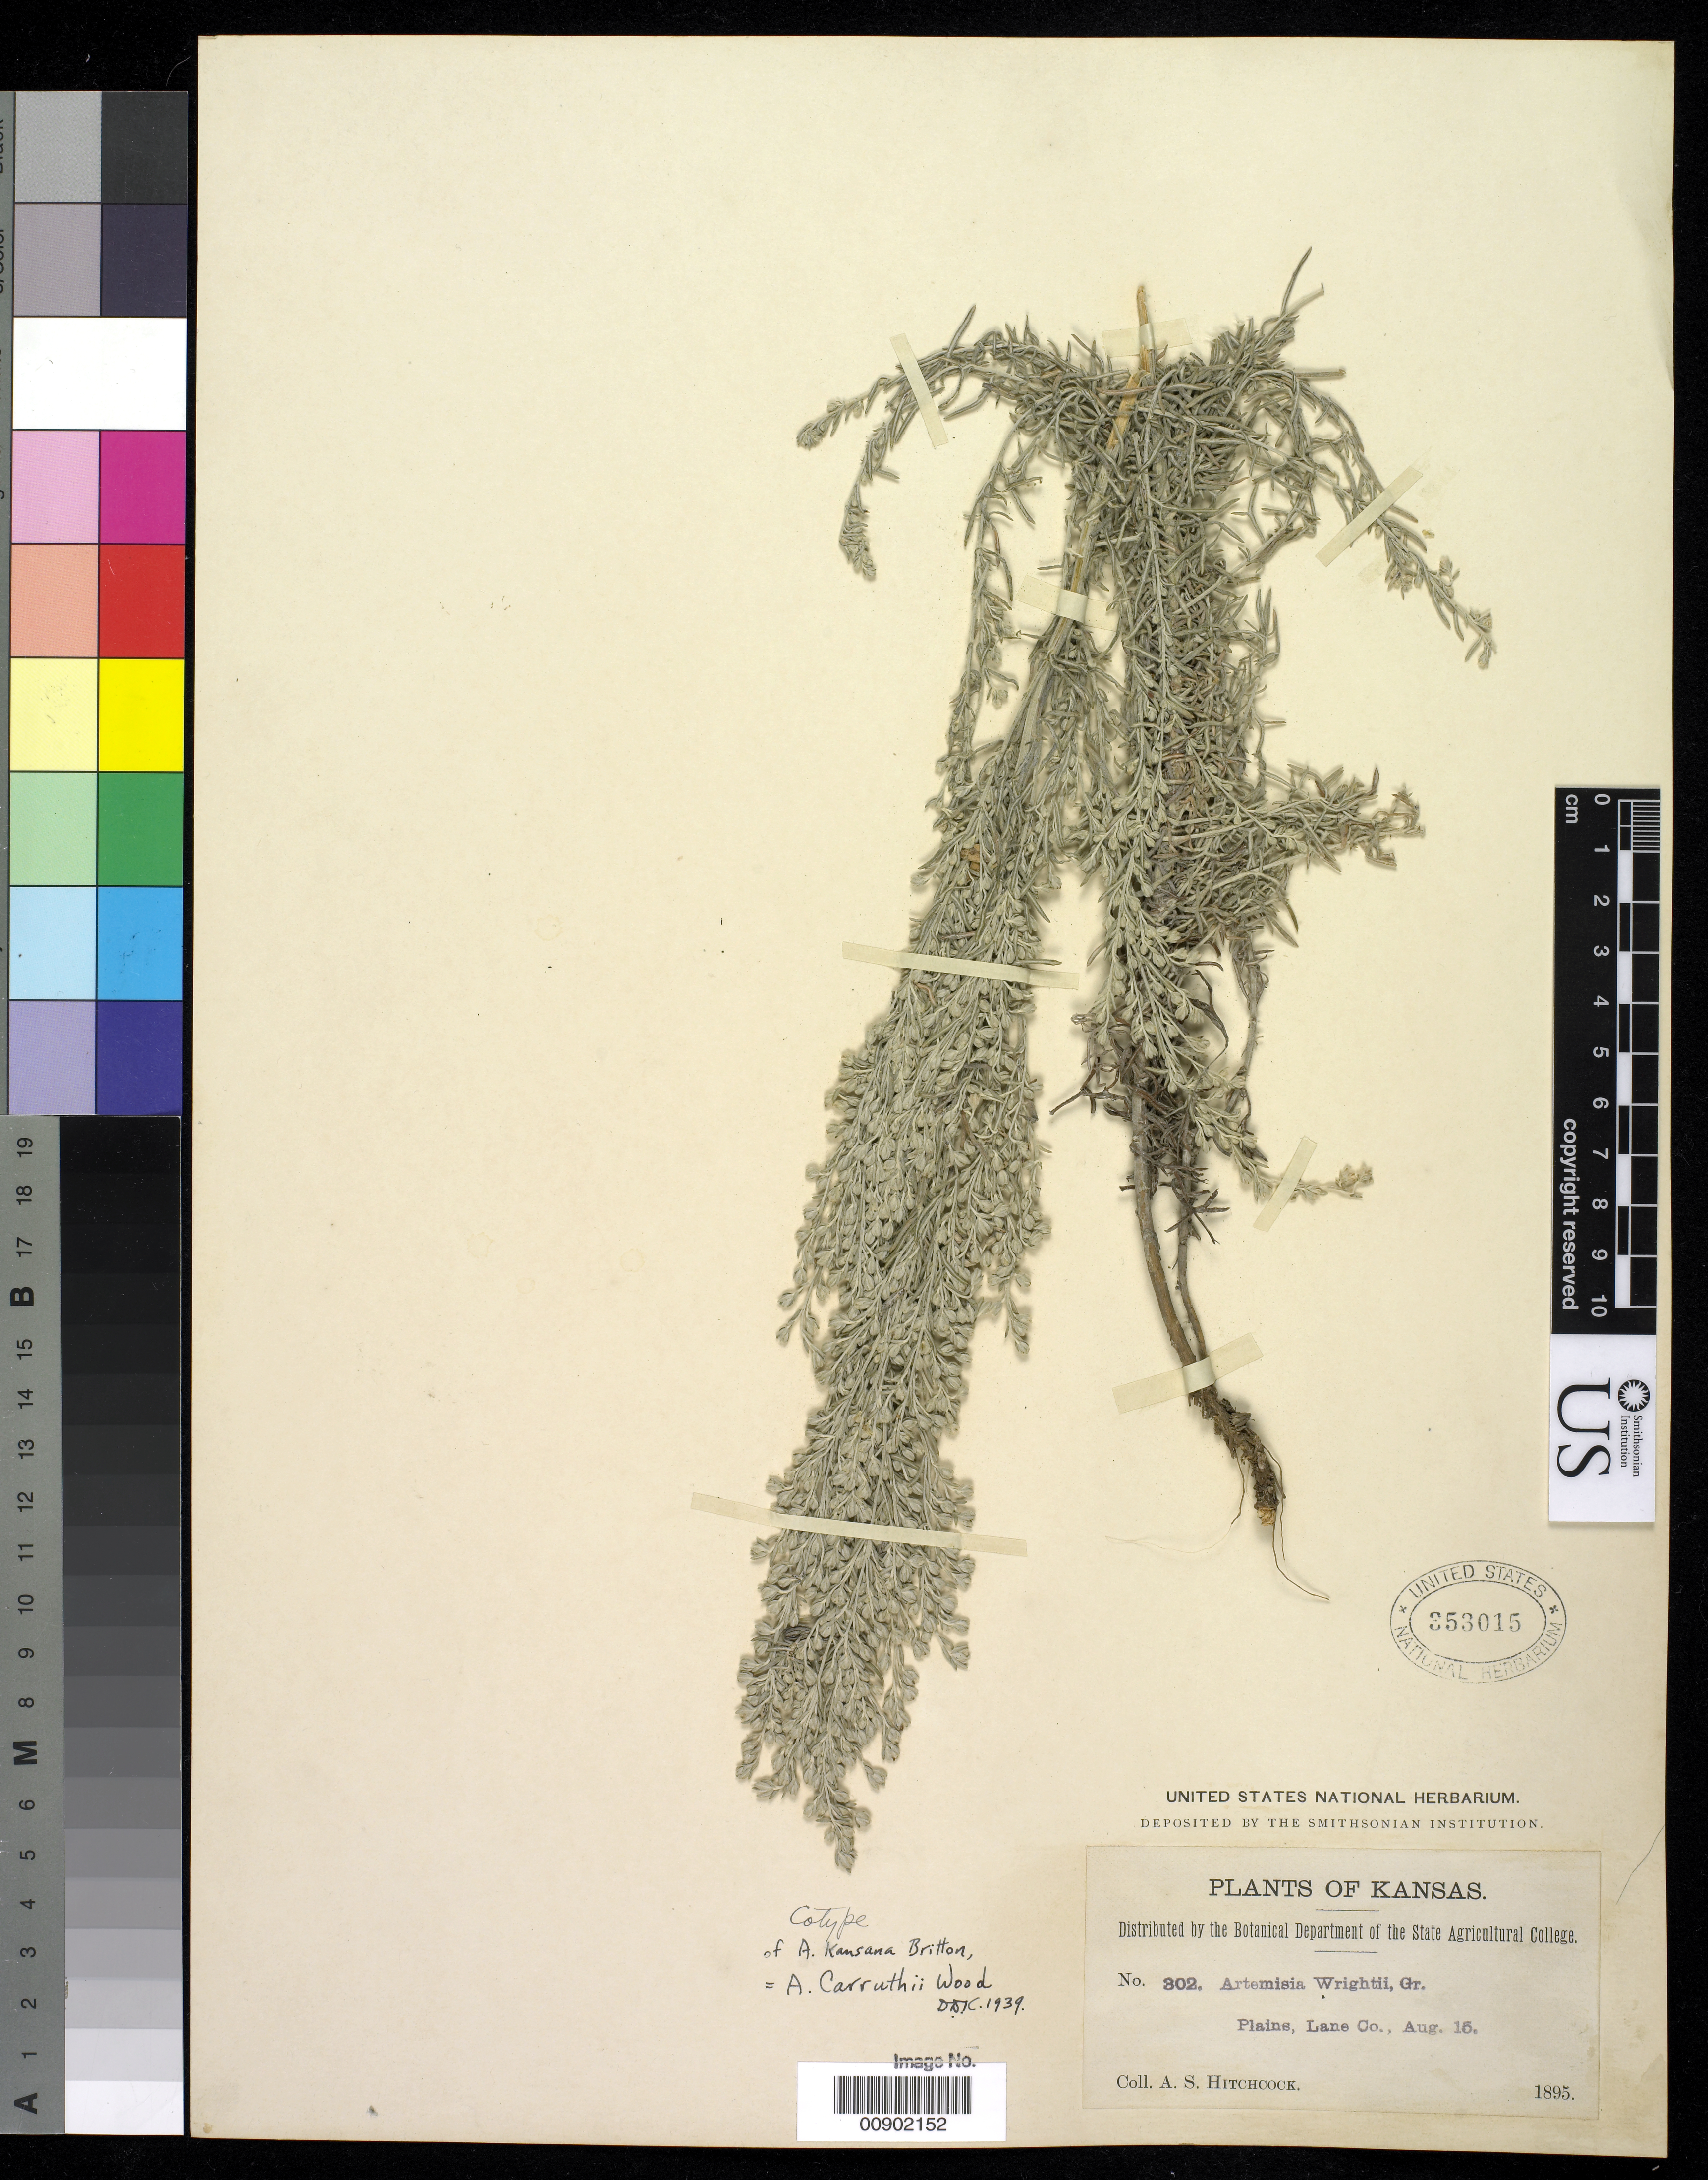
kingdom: Plantae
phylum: Tracheophyta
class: Magnoliopsida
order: Asterales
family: Asteraceae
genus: Artemisia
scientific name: Artemisia kansana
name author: Britton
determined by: Keck, David D.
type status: Isotype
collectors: A. S. Hitchcock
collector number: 302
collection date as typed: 15 Aug 1895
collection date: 1895-08-15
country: United States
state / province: Kansas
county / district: Lane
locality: Plains, Lane Co.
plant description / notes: Cited by D. Keck, Proc. California Acad. Sci. ser. 4, 225: 440 (1946).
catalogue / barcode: US 353015